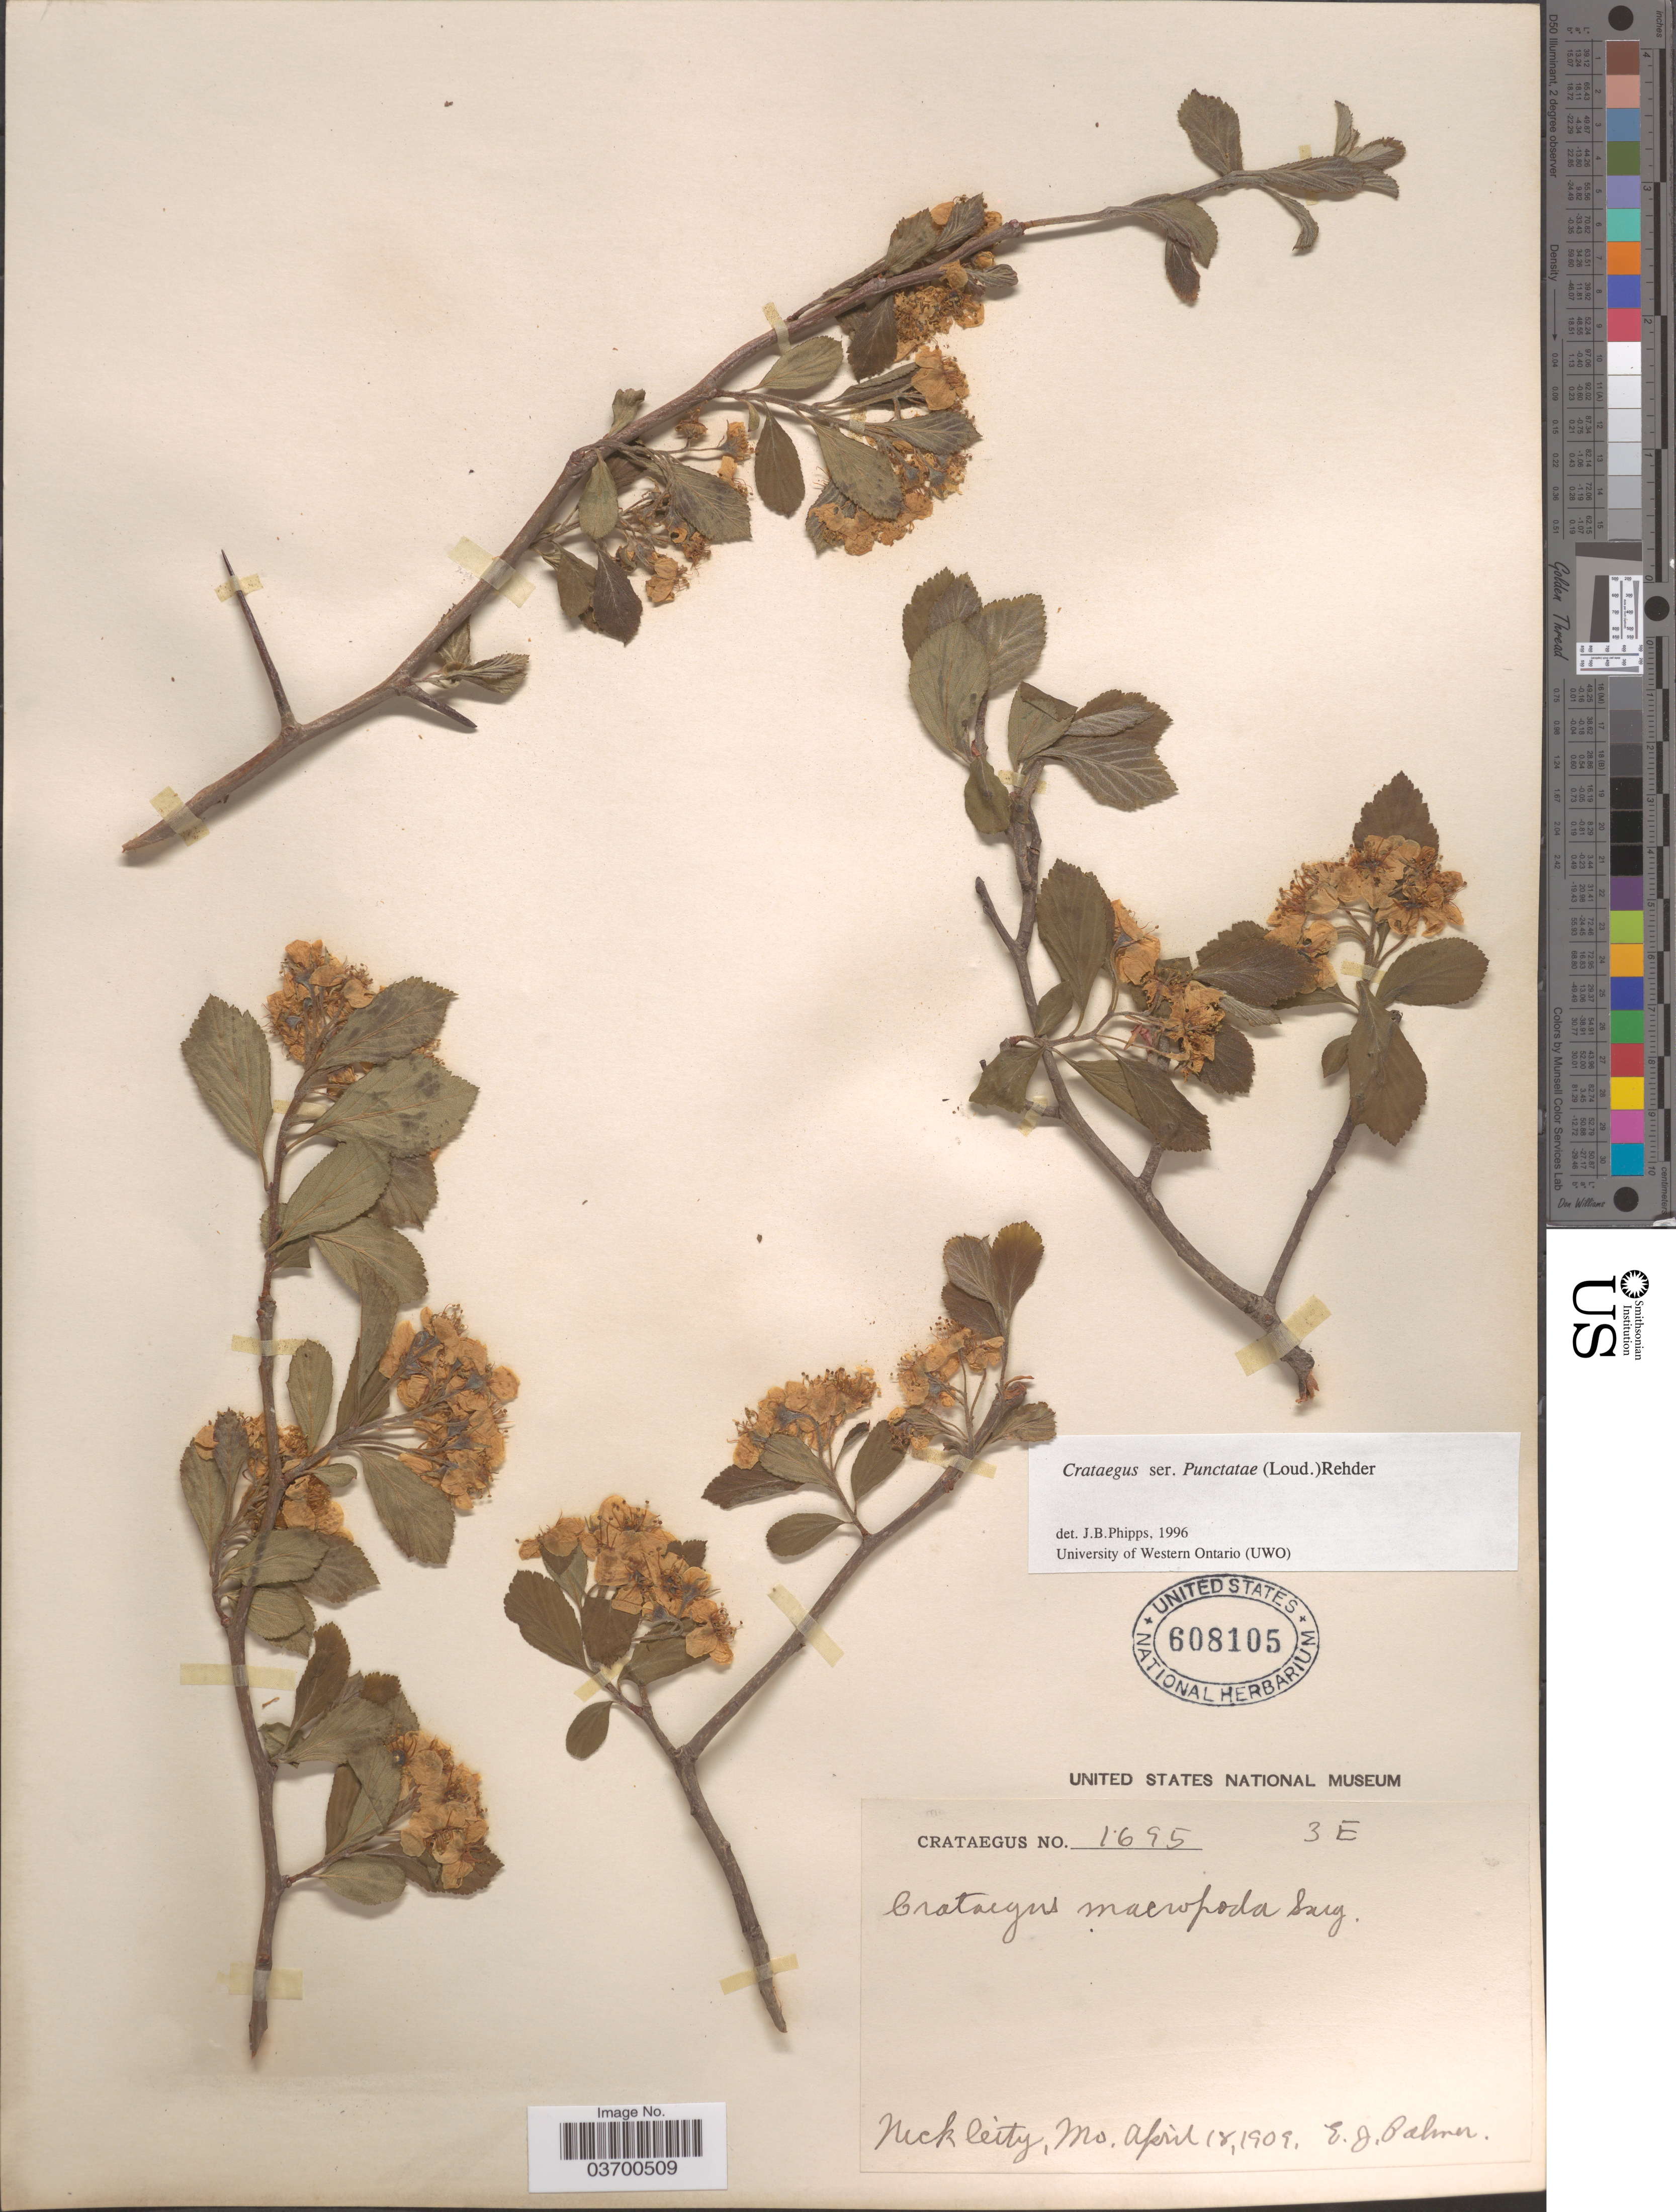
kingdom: Plantae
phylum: Tracheophyta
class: Magnoliopsida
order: Rosales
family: Rosaceae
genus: Crataegus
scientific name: Crataegus macropoda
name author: Sarg.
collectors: E. J. Palmer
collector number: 1695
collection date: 1909-04-18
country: United States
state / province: Missouri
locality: Neck City.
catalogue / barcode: US 608105